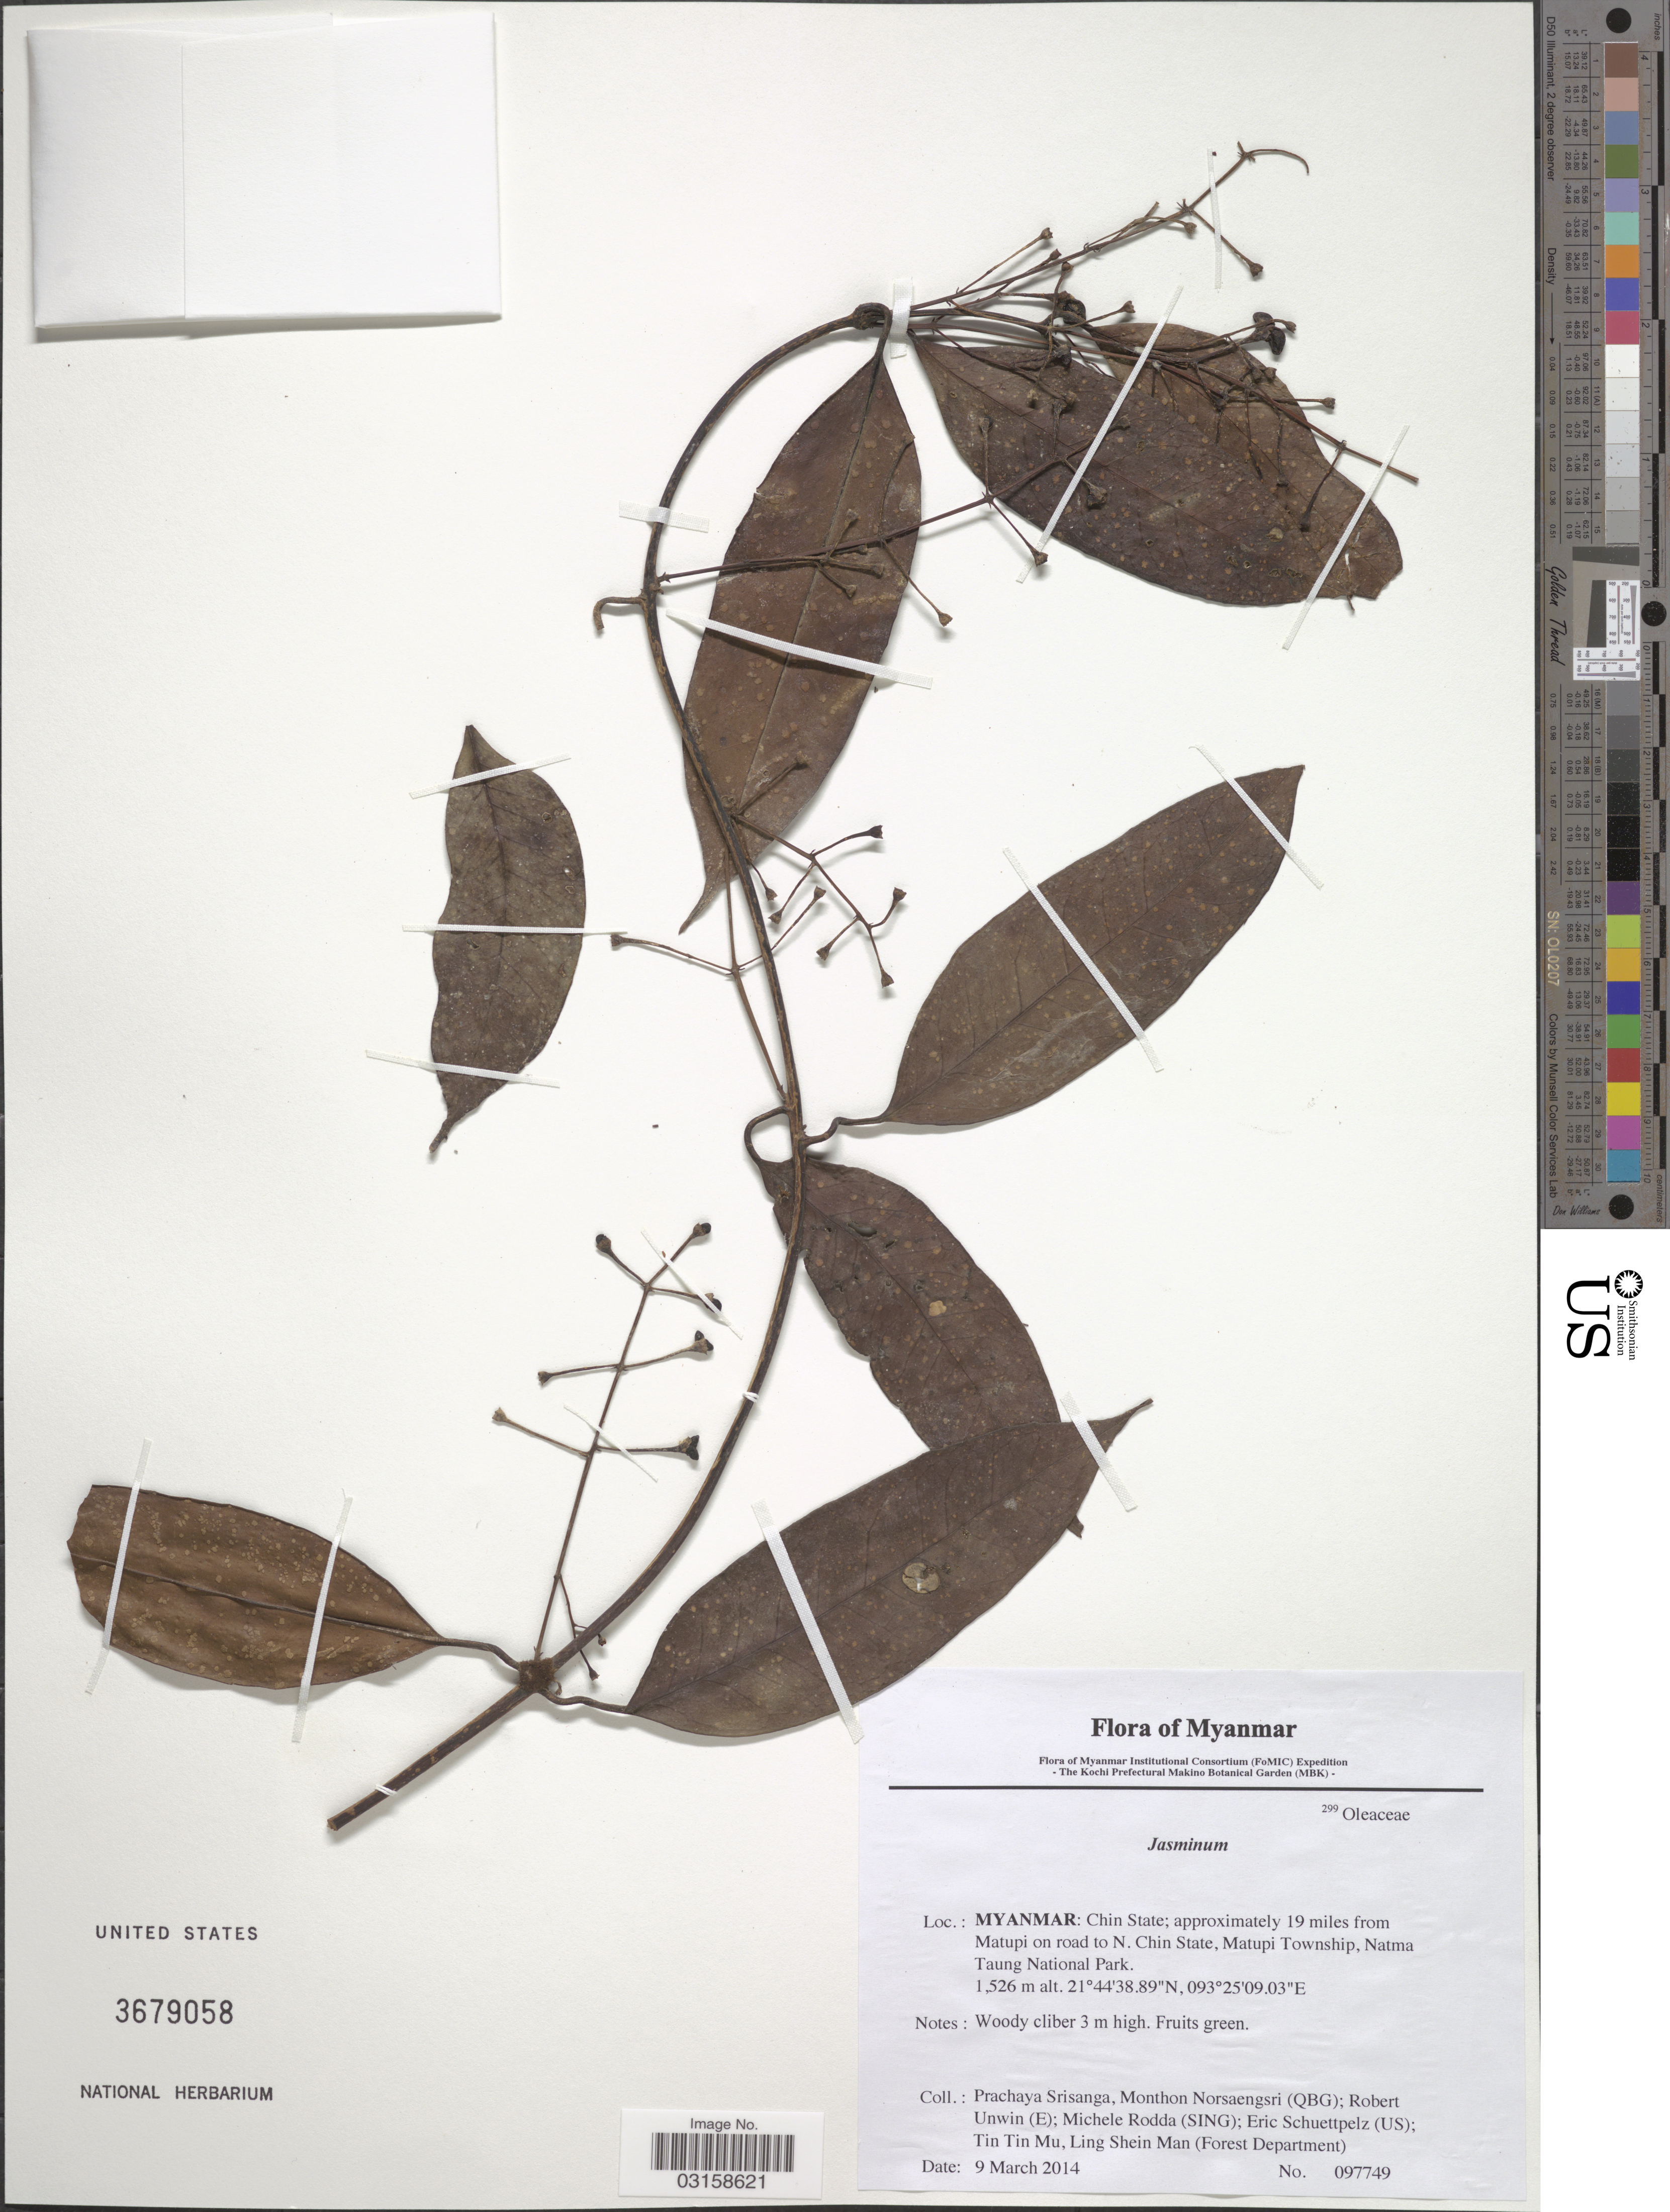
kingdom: Plantae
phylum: Tracheophyta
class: Magnoliopsida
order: Lamiales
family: Oleaceae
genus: Jasminum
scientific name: Jasminum sp.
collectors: P. Srisanga, M. Norsaengsri, R. Unwin, M. Rodda & et al.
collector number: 097749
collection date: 2014-03-09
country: Myanmar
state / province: Chin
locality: Approximately 19 miles from Matupo on road to N. Chin State, Matupi Township, Natma Taung National Park.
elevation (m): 1526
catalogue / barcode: US 3679058